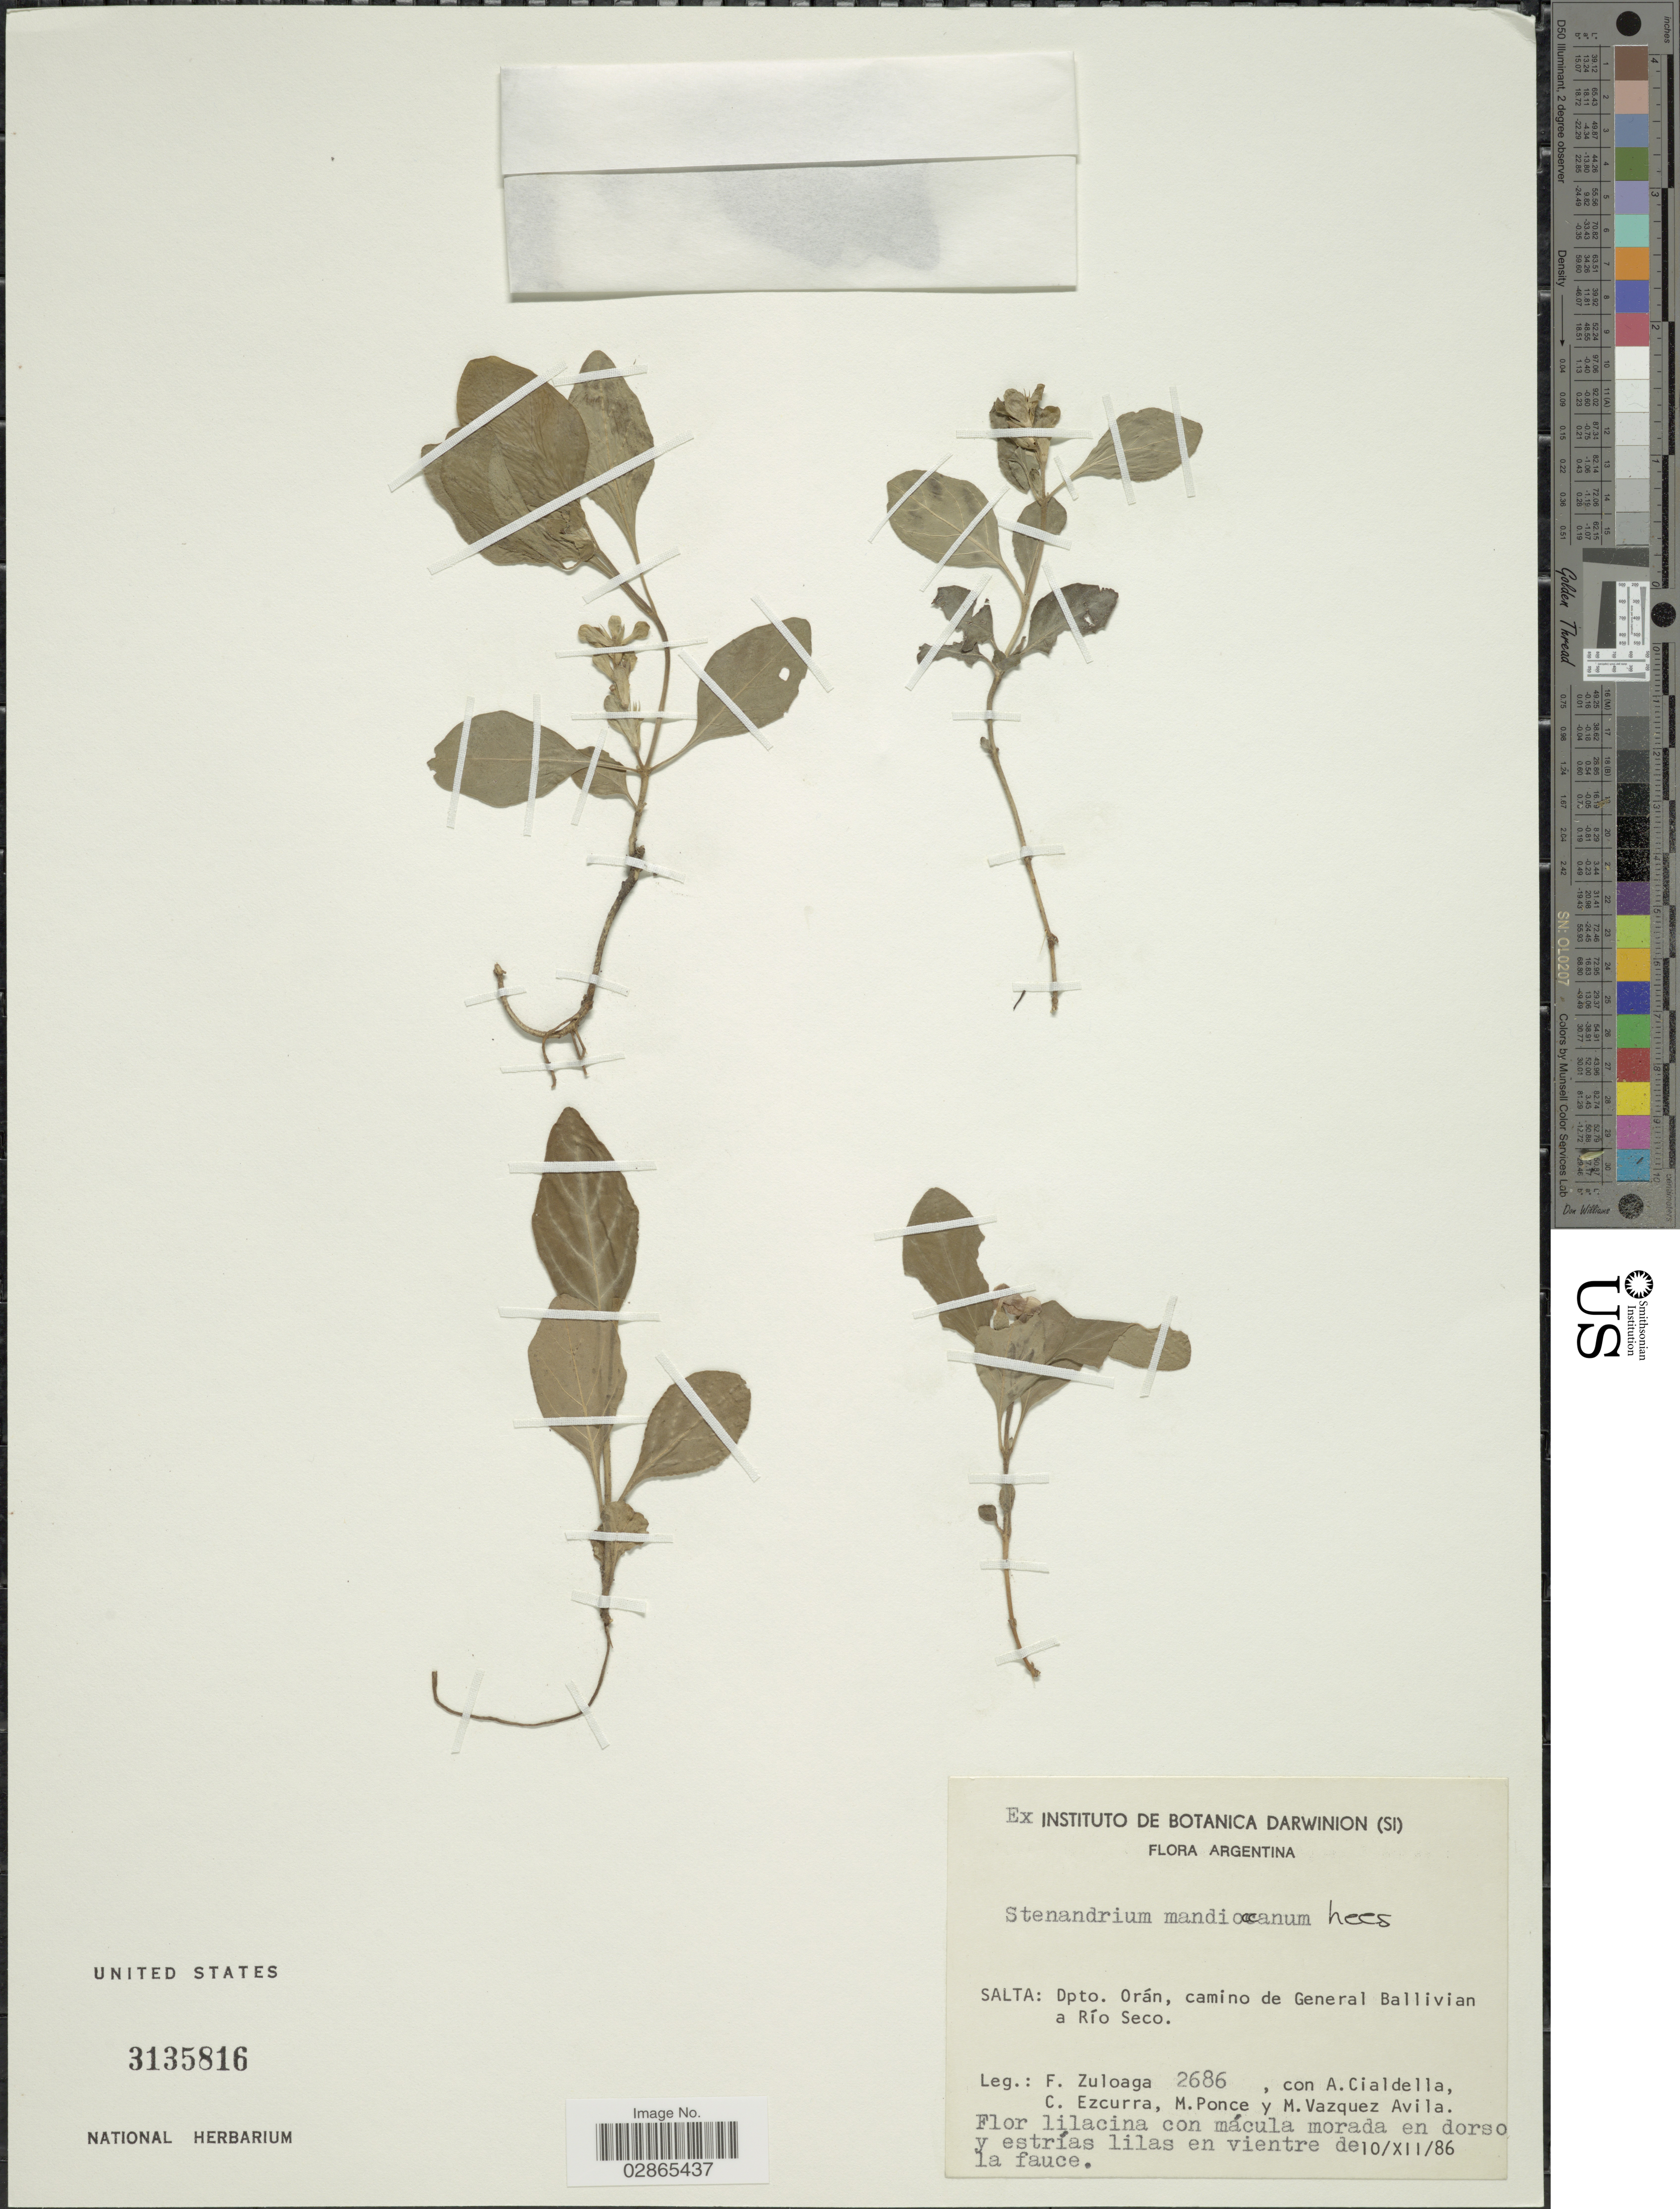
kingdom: Plantae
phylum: Tracheophyta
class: Magnoliopsida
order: Lamiales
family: Acanthaceae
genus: Stenandrium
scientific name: Stenandrium mandioccanum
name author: Nees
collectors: F. Zuloaga, A. M. Cialdella, C. Ezcurra, M. Ponce & M. D. Vázquez A.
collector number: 2686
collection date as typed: Transcribed d/m/y: 10/12/86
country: Argentina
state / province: Salta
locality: Dpto. Orán, camino de General Ballivian a Río Seco.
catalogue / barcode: US 3135816